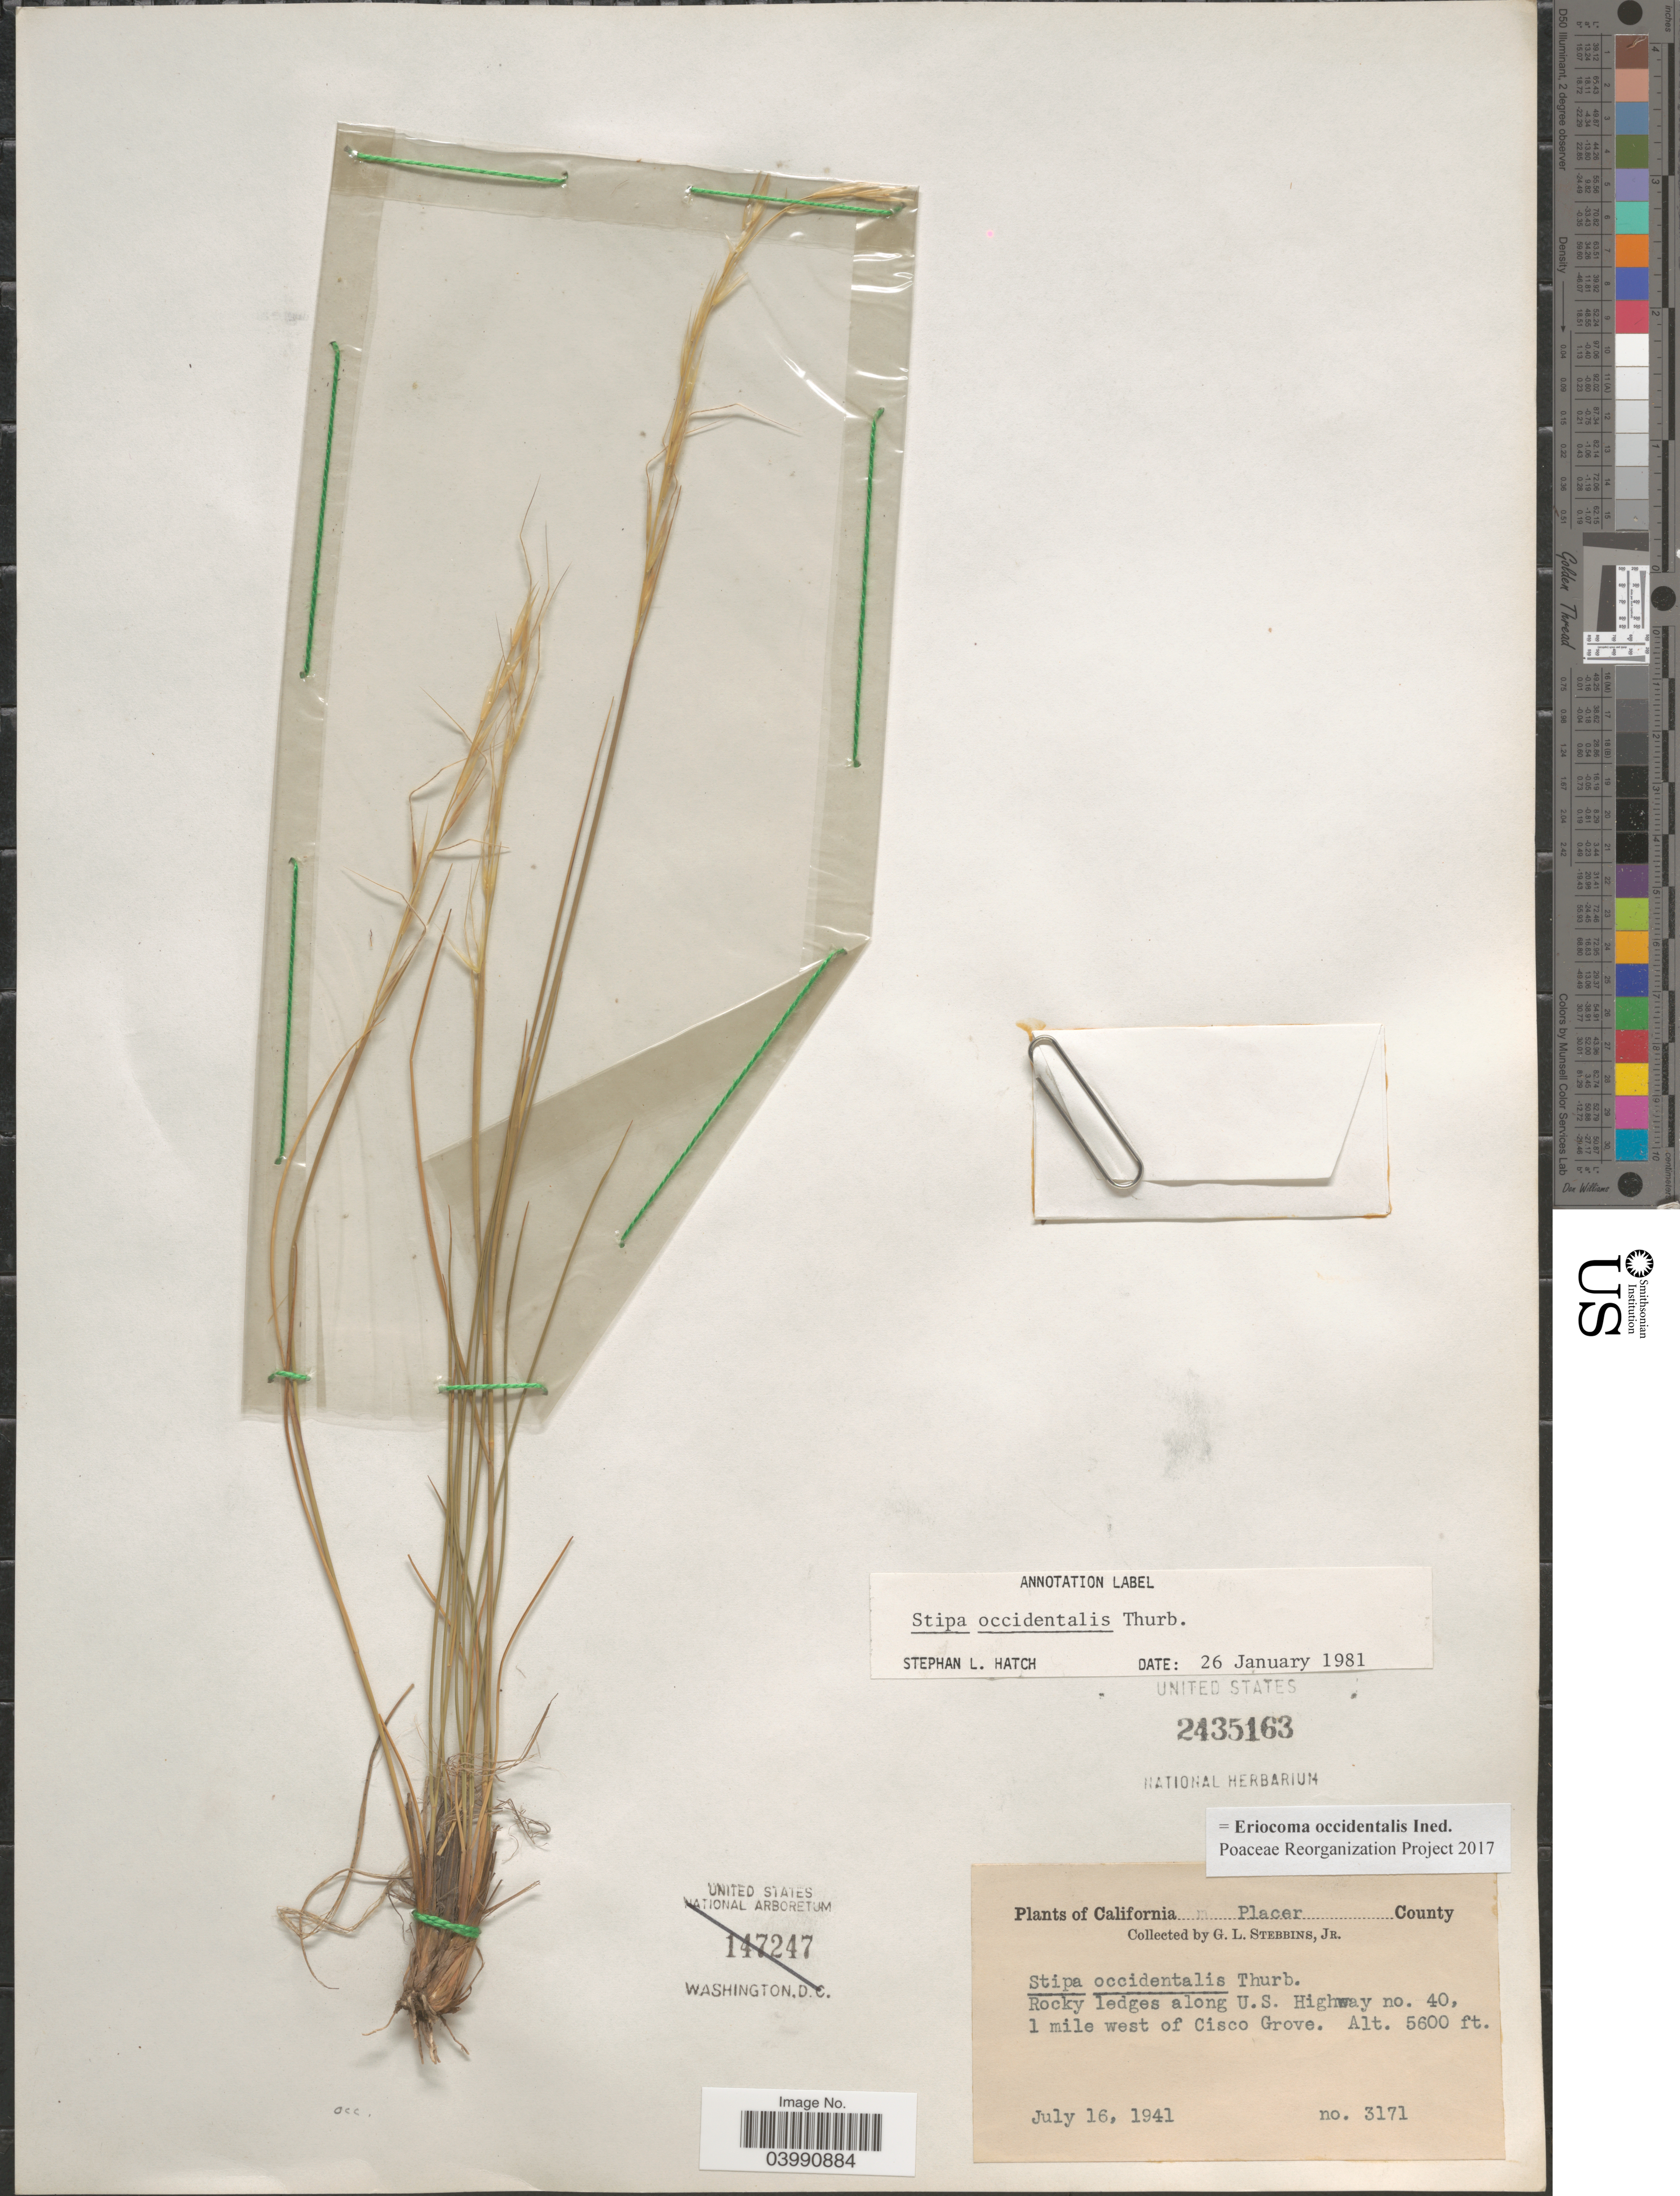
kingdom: Plantae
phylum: Tracheophyta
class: Liliopsida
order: Poales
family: Poaceae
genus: Eriocoma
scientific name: Eriocoma occidentalis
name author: (Thurb. ex S. Watson) Romasch.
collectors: G. L. Stebbins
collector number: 3171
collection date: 1941-07-16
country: United States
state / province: California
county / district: Placer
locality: Placer County. Rocky ledges along U.S. Highway no. 40, 1 mile west of Cisco Grove.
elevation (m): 1707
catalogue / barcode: US 2435163